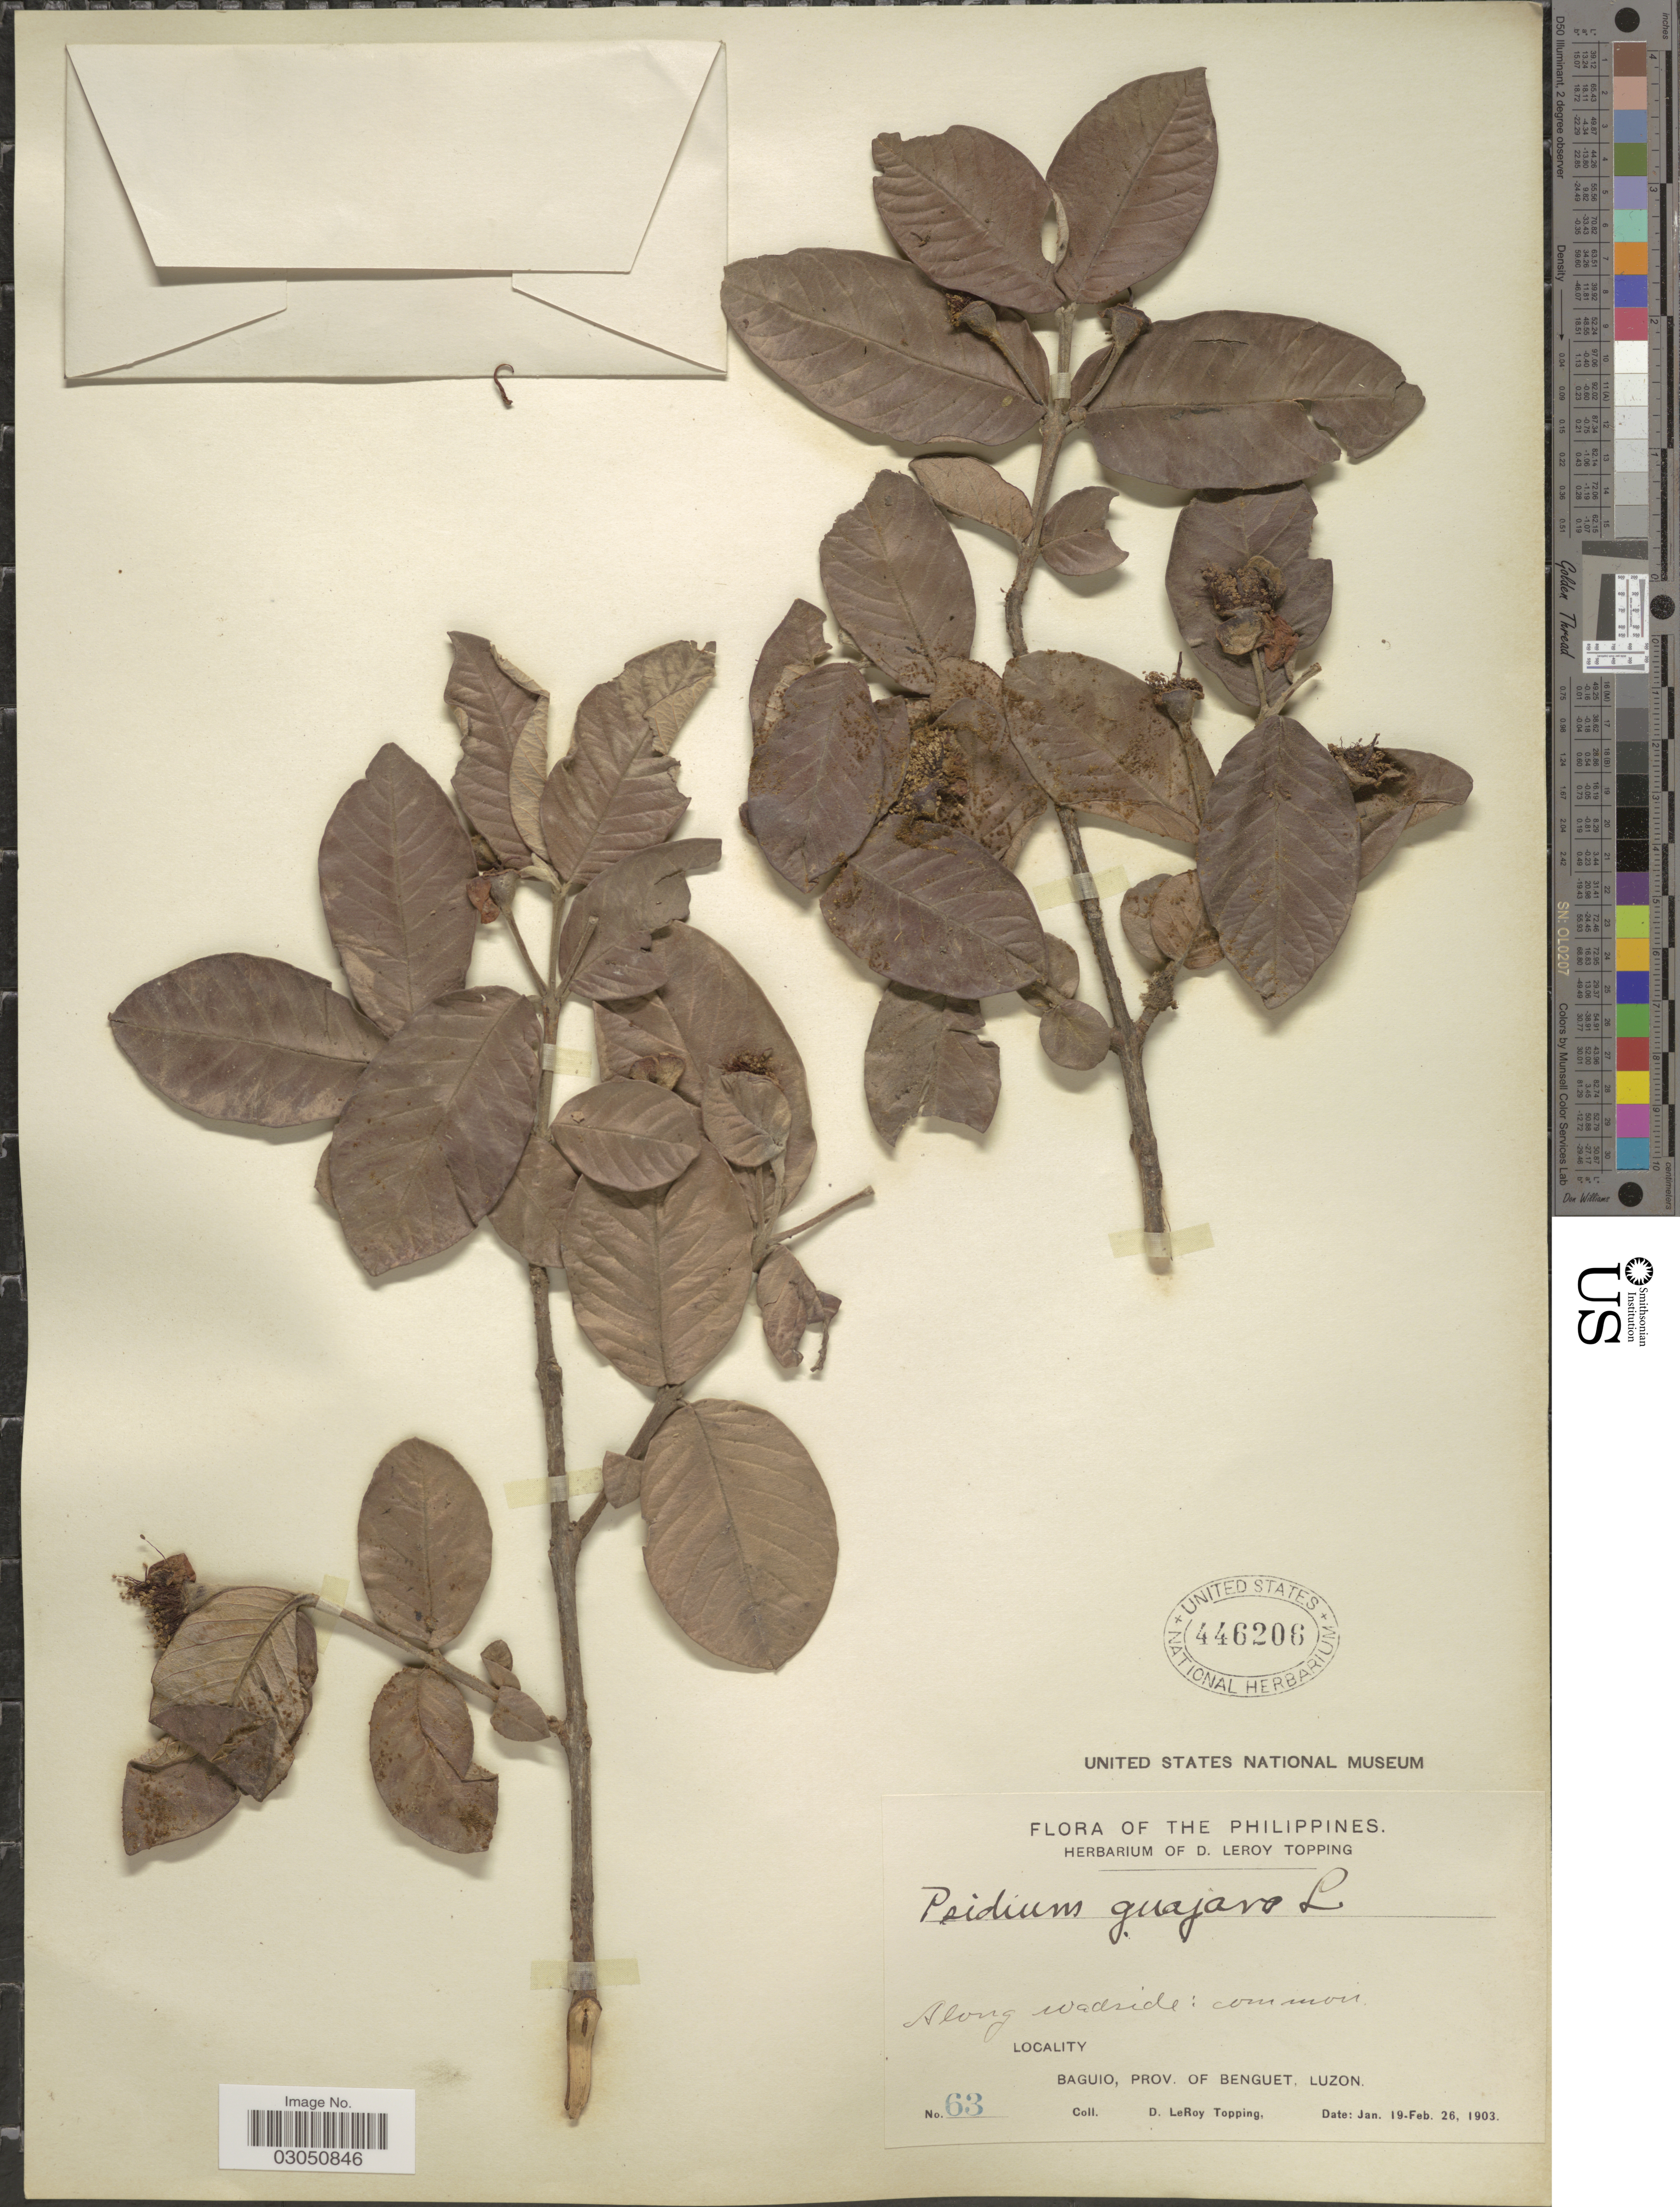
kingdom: Plantae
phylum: Tracheophyta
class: Magnoliopsida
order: Myrtales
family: Myrtaceae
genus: Psidium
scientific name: Psidium guajava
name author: L.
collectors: D. L. Topping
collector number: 63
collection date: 1903-01-19/1903-02-26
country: Philippines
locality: Along roadside: common. Baguio, Prov. of Benguet, Luzon.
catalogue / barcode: US 446206